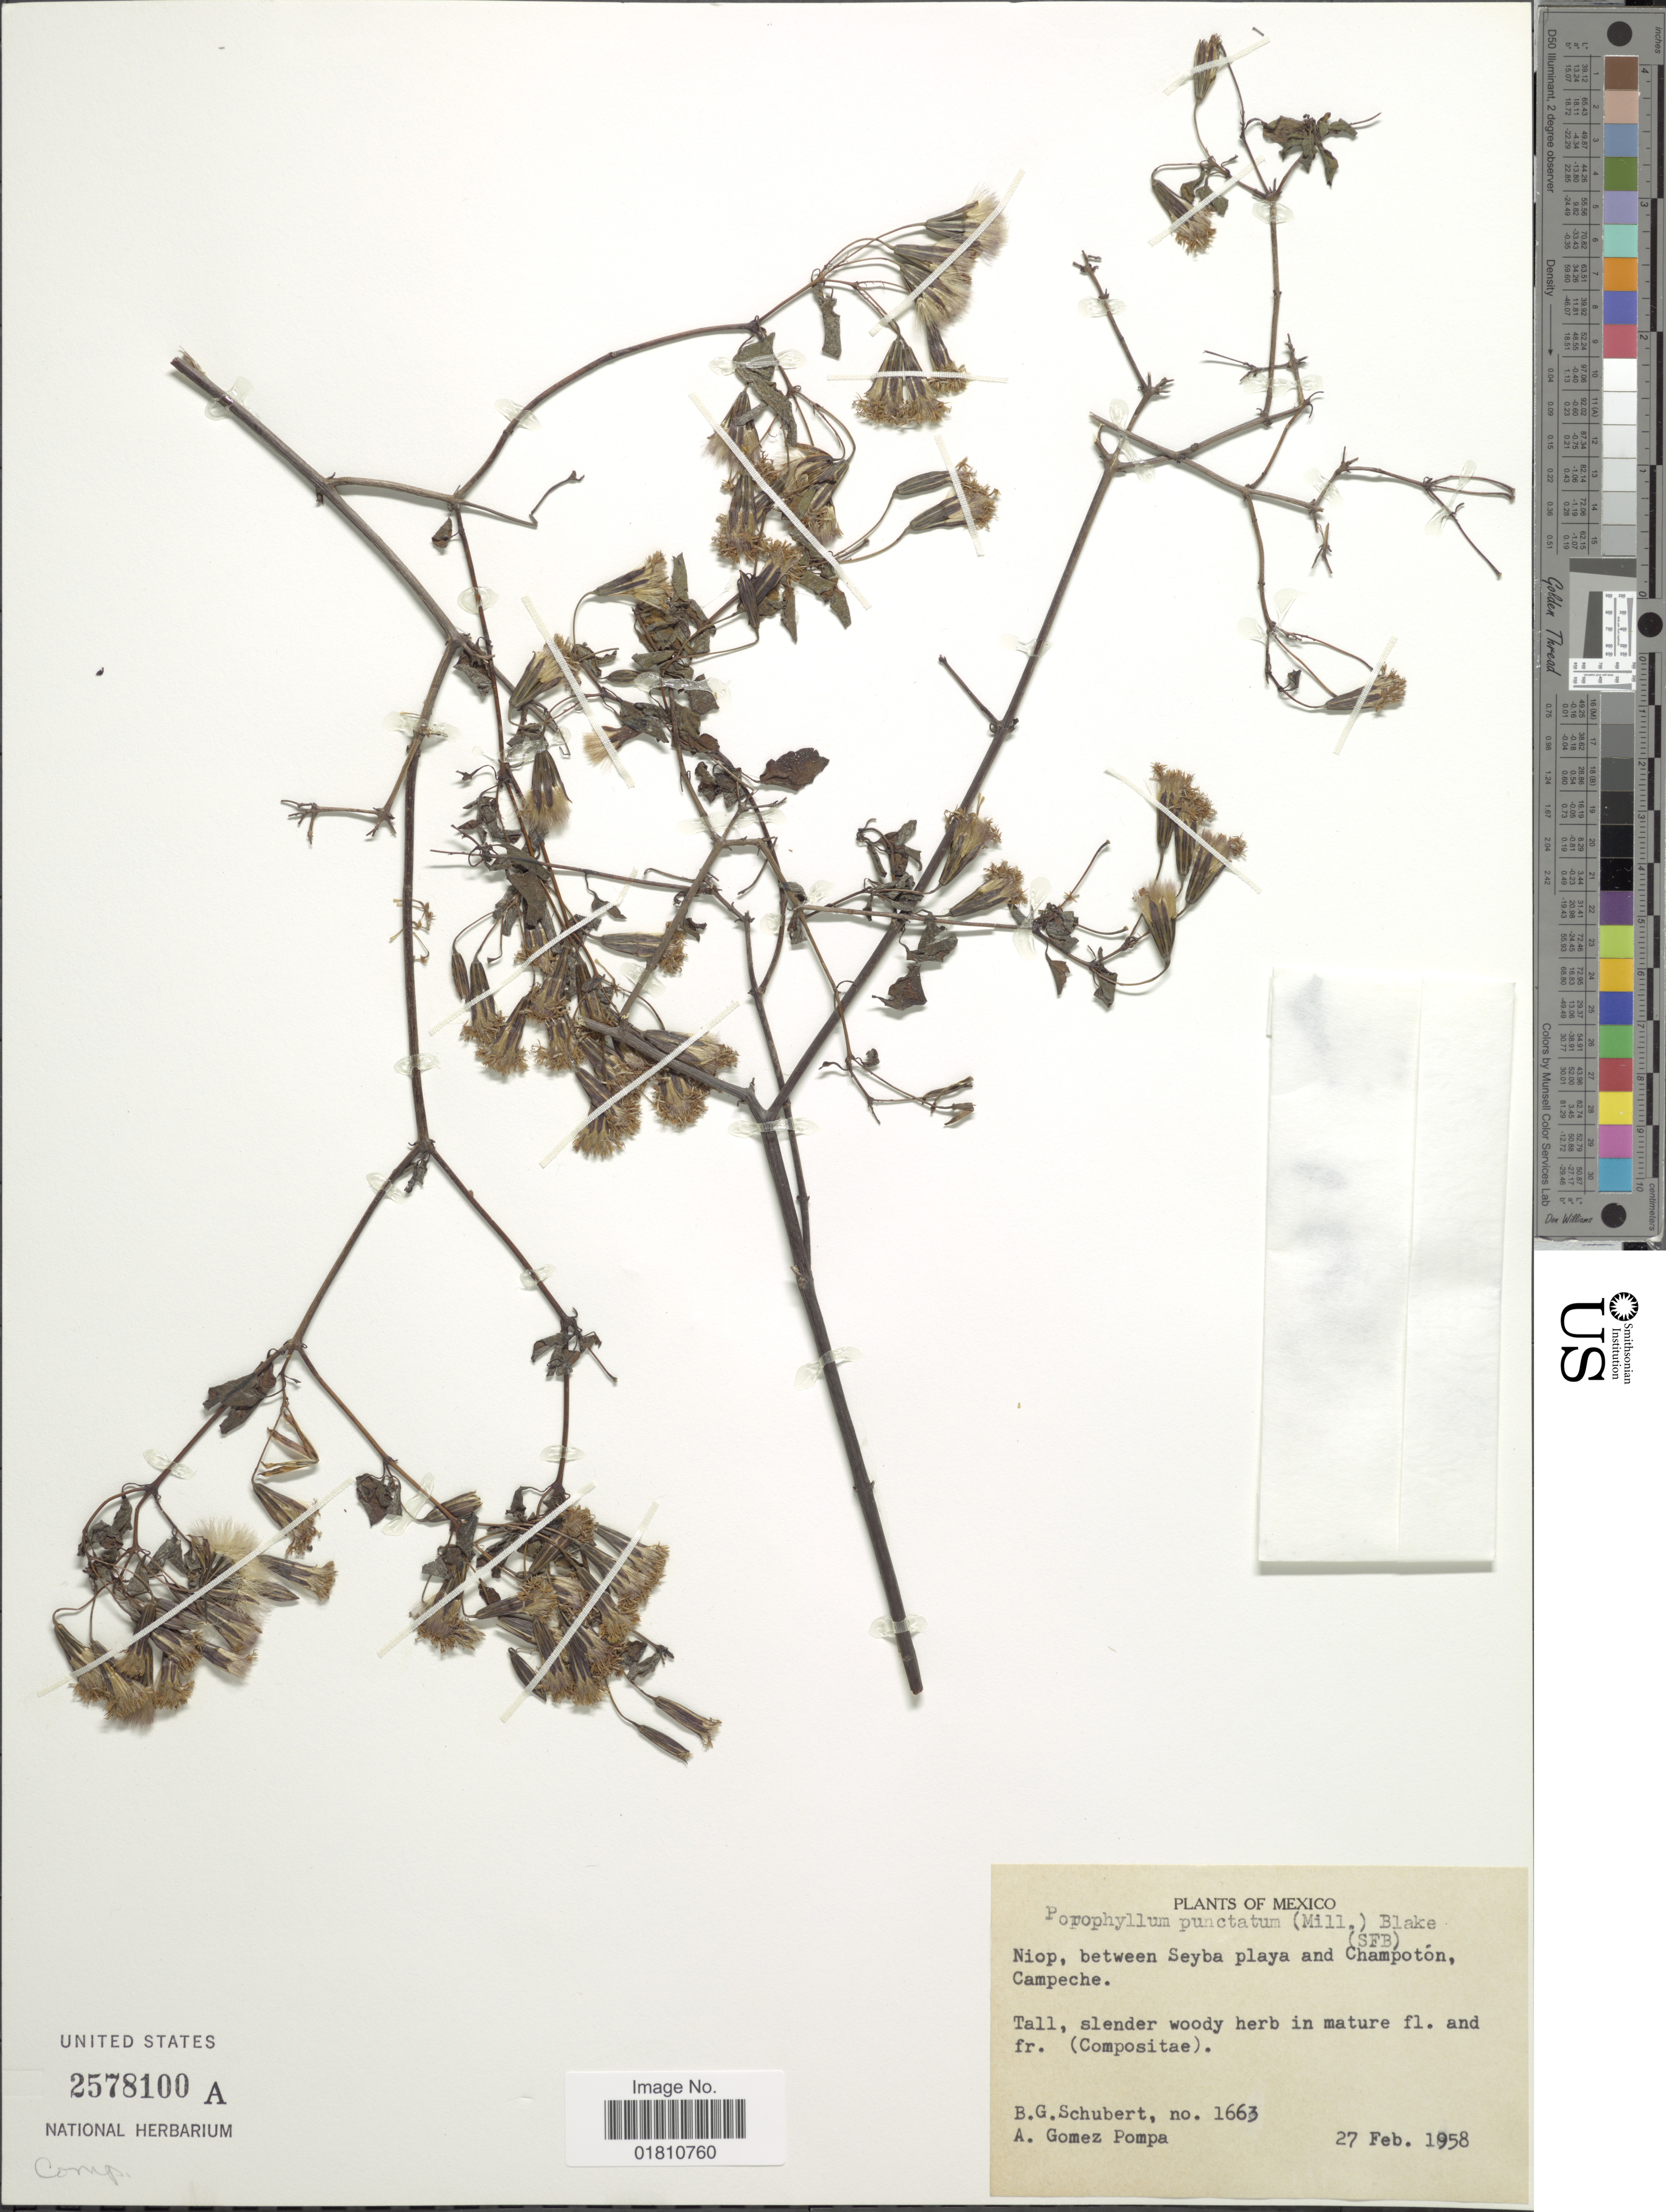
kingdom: Plantae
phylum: Tracheophyta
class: Magnoliopsida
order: Asterales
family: Asteraceae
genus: Porophyllum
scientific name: Porophyllum punctatum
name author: (Mill.) S.F. Blake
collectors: B. Schubert & A. Gómez Pompa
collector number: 1663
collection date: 1958-02-27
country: Mexico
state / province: Campeche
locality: Niop, between Seyba plays and Champoton.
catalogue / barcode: US 2578100A